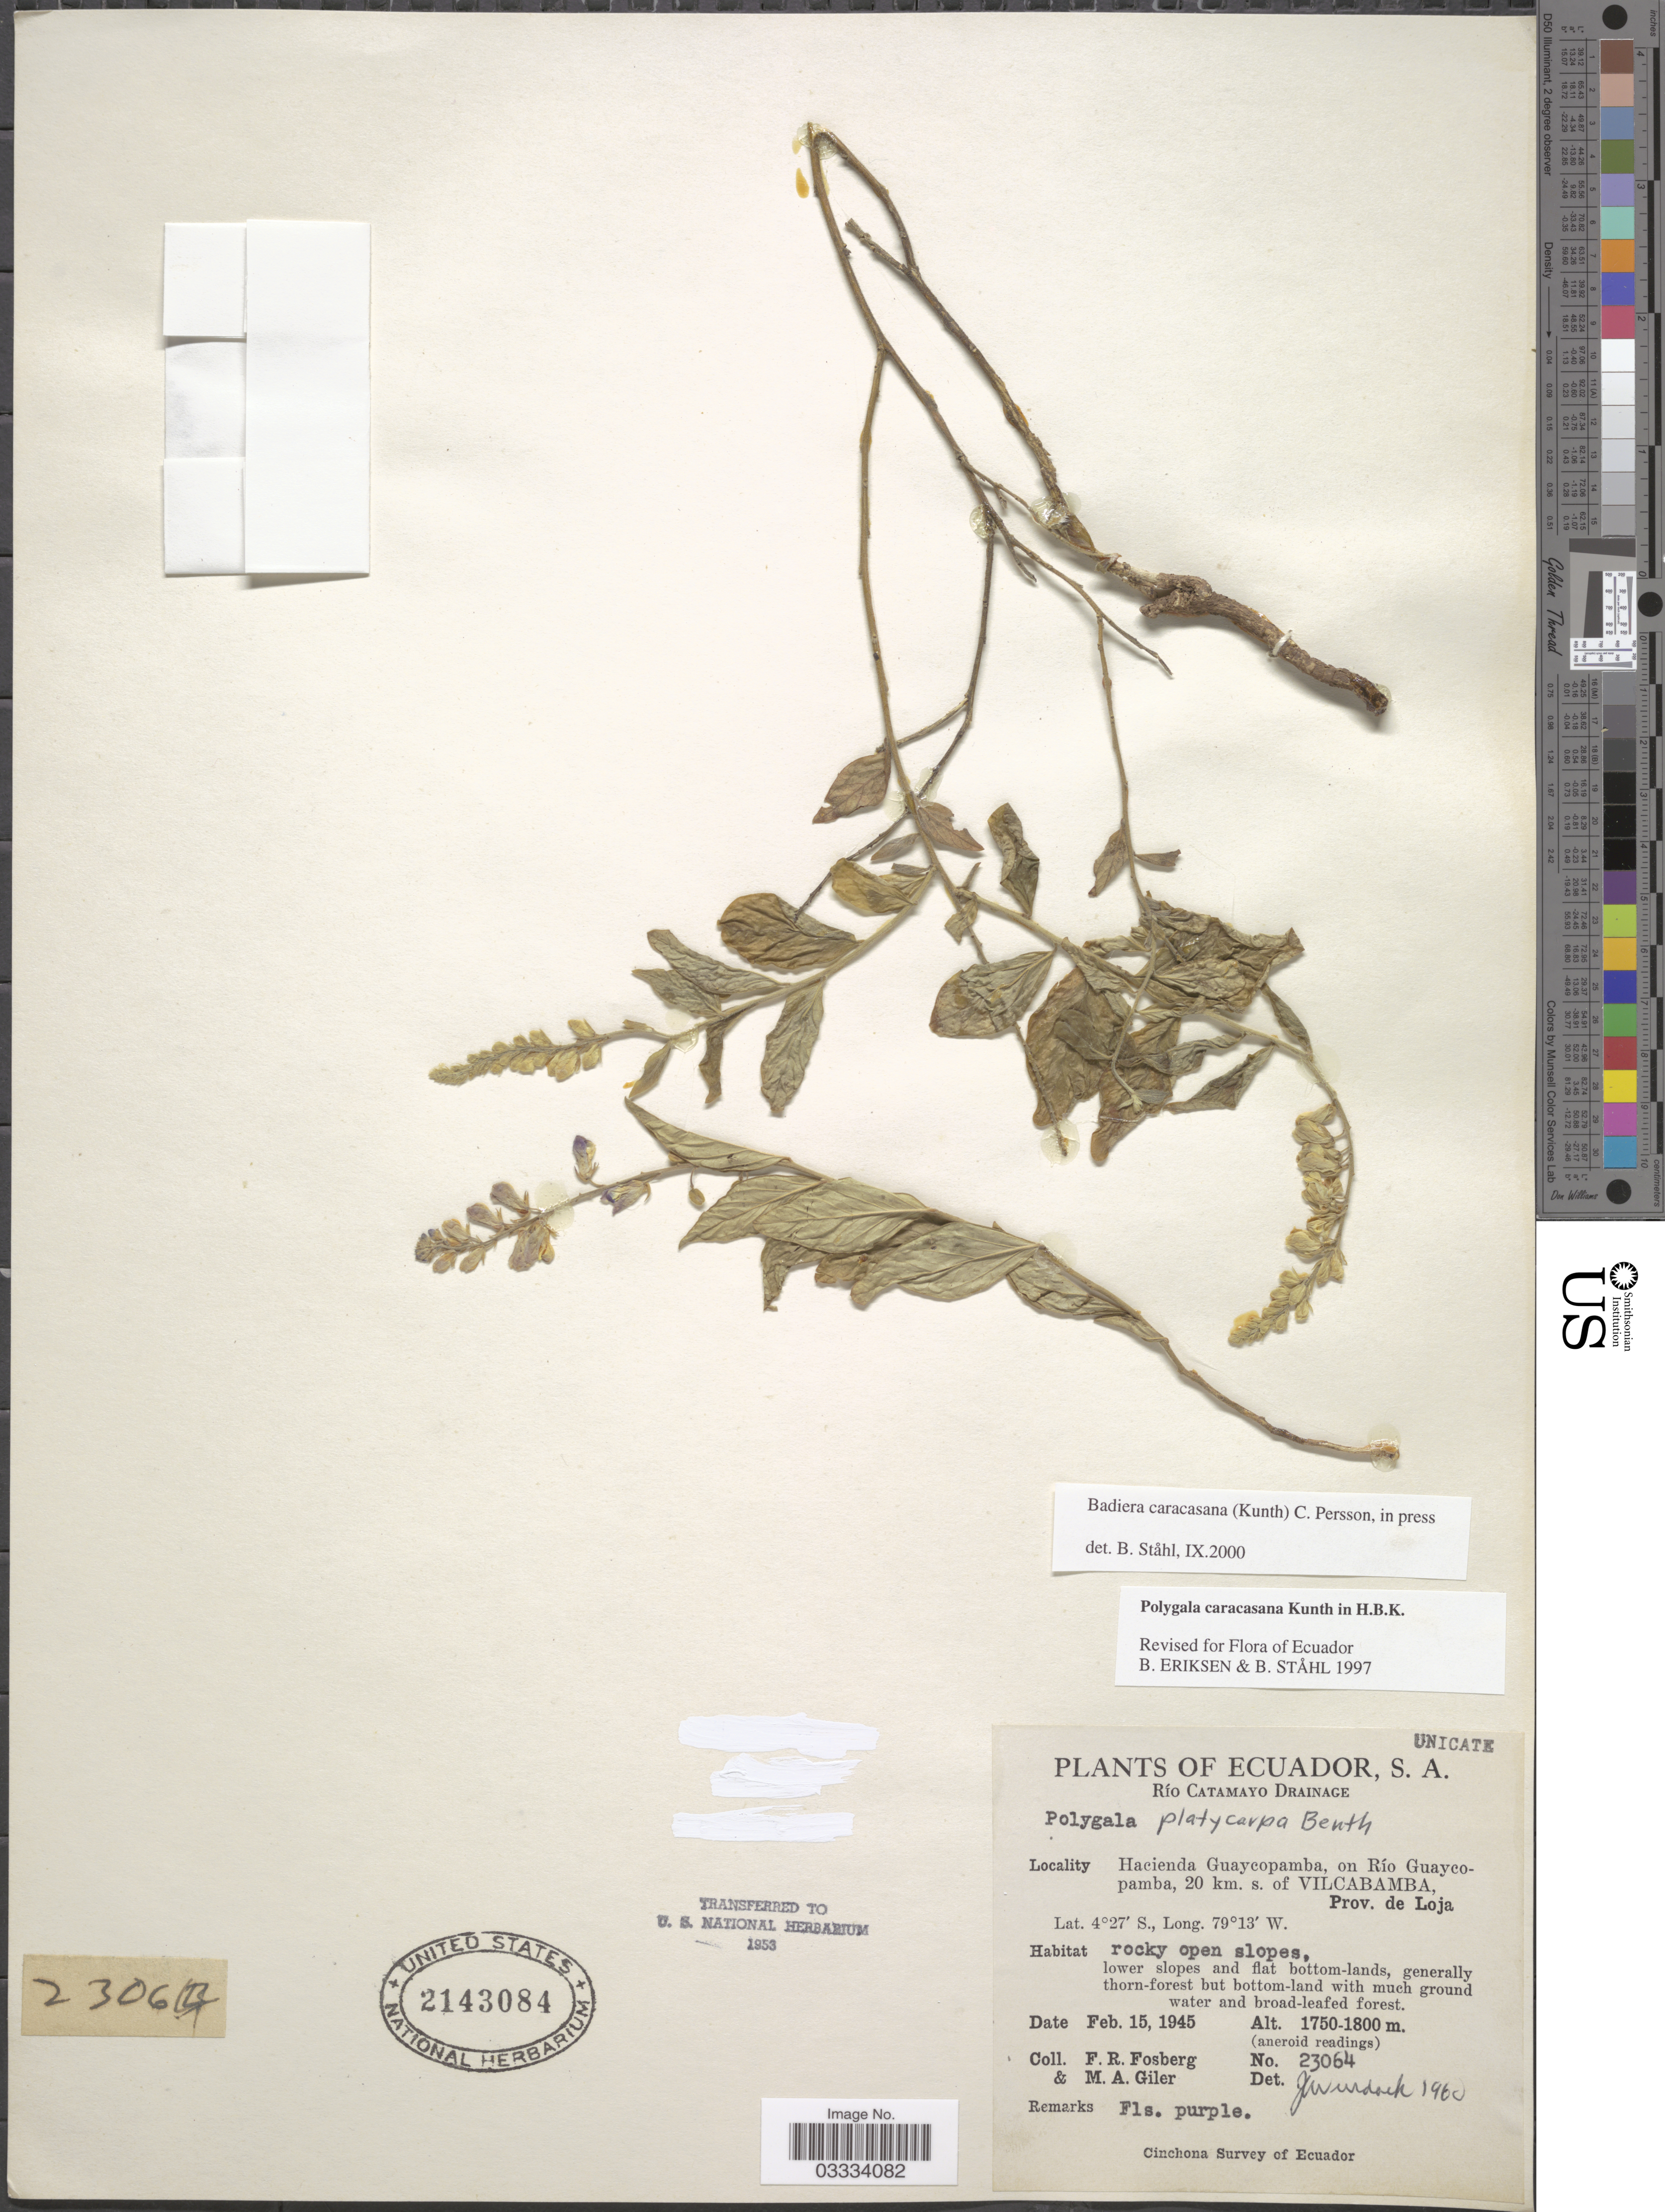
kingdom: Plantae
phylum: Tracheophyta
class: Magnoliopsida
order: Fabales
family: Polygalaceae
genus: Hebecarpa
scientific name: Hebecarpa platycarpa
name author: (Benth.) J.R. Abbott & J.F.B. Pastore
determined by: Strong, Mark T., (BOT), Smithsonian Institution - National Museum of Natural History (UNITED STATES)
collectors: F. R. Fosberg & M. Giler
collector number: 23064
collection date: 1945-02-15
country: Ecuador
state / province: Loja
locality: Río Catamayo Drainage. Hacienda Guaycopamba, on Río Guaycopamba, 20 km. s. of Vilcabamba.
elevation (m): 1750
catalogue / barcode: US 2143084